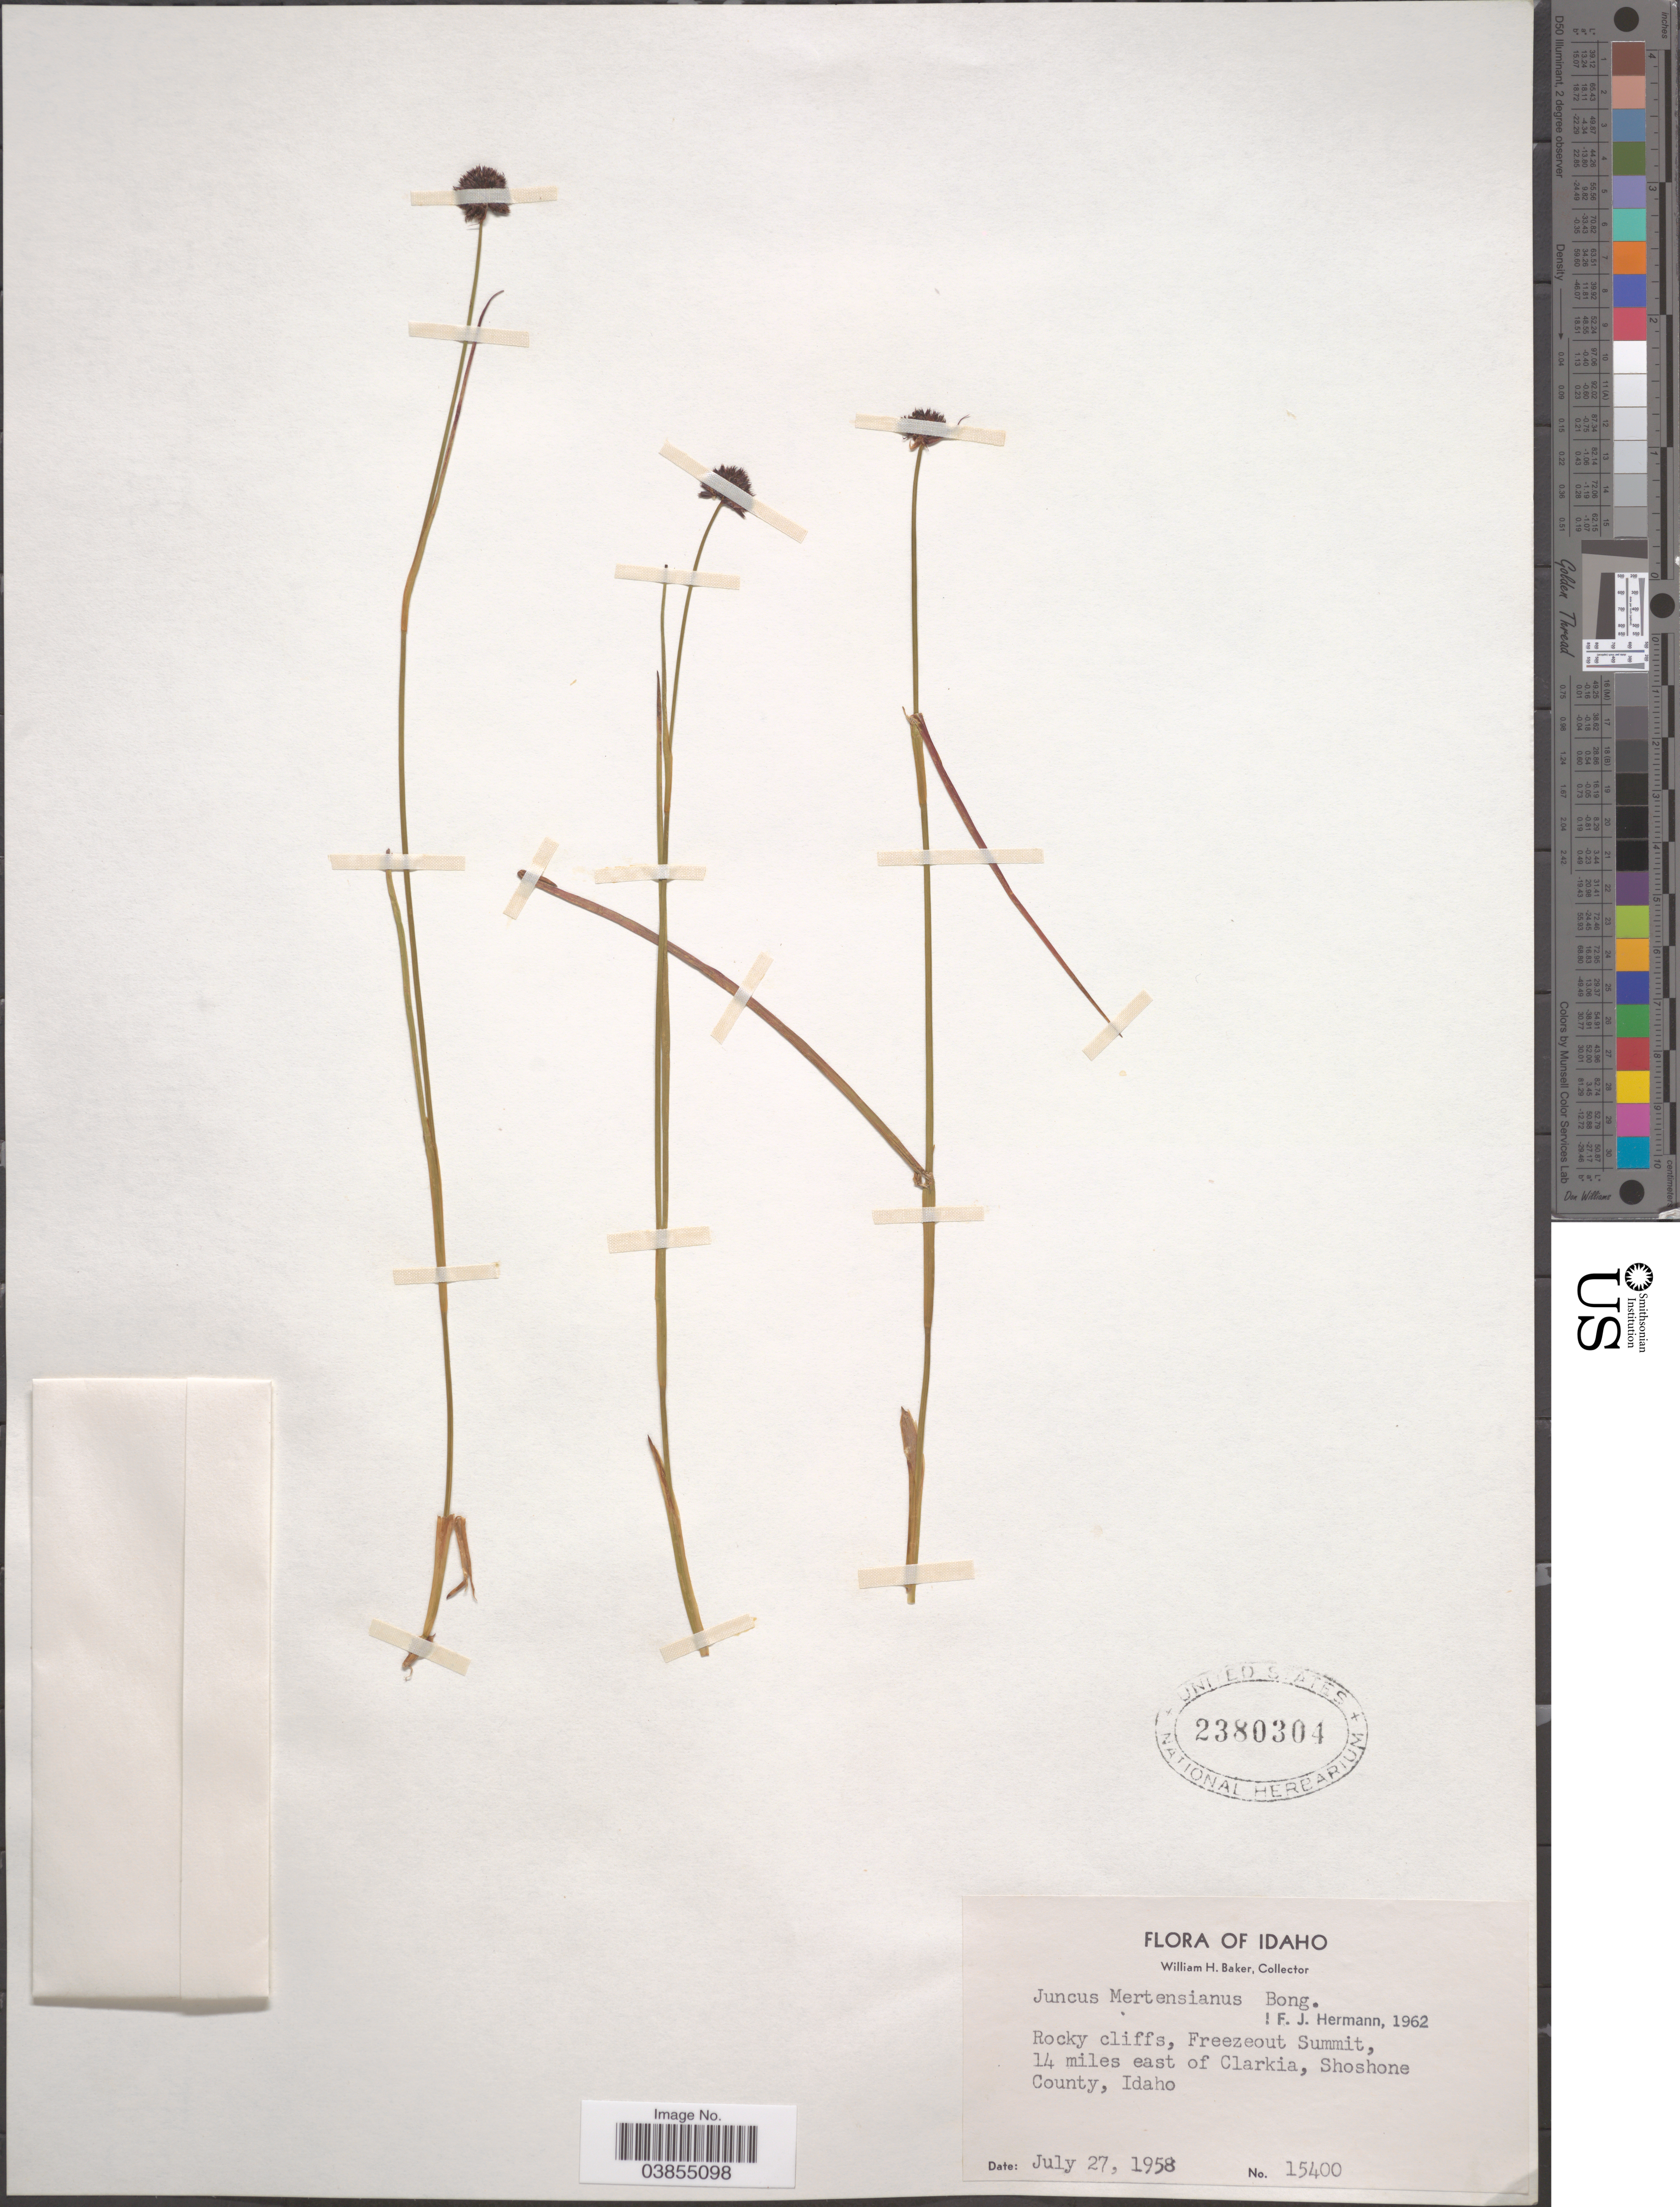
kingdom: Plantae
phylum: Tracheophyta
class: Liliopsida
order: Poales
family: Juncaceae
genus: Juncus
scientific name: Juncus mertensianus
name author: Bong.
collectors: W. H. Baker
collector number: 15400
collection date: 1958-07-27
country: United States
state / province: Idaho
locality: Freezeout Summit, 14 miles east of Clarkia, Shoshone County.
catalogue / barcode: US 2380304